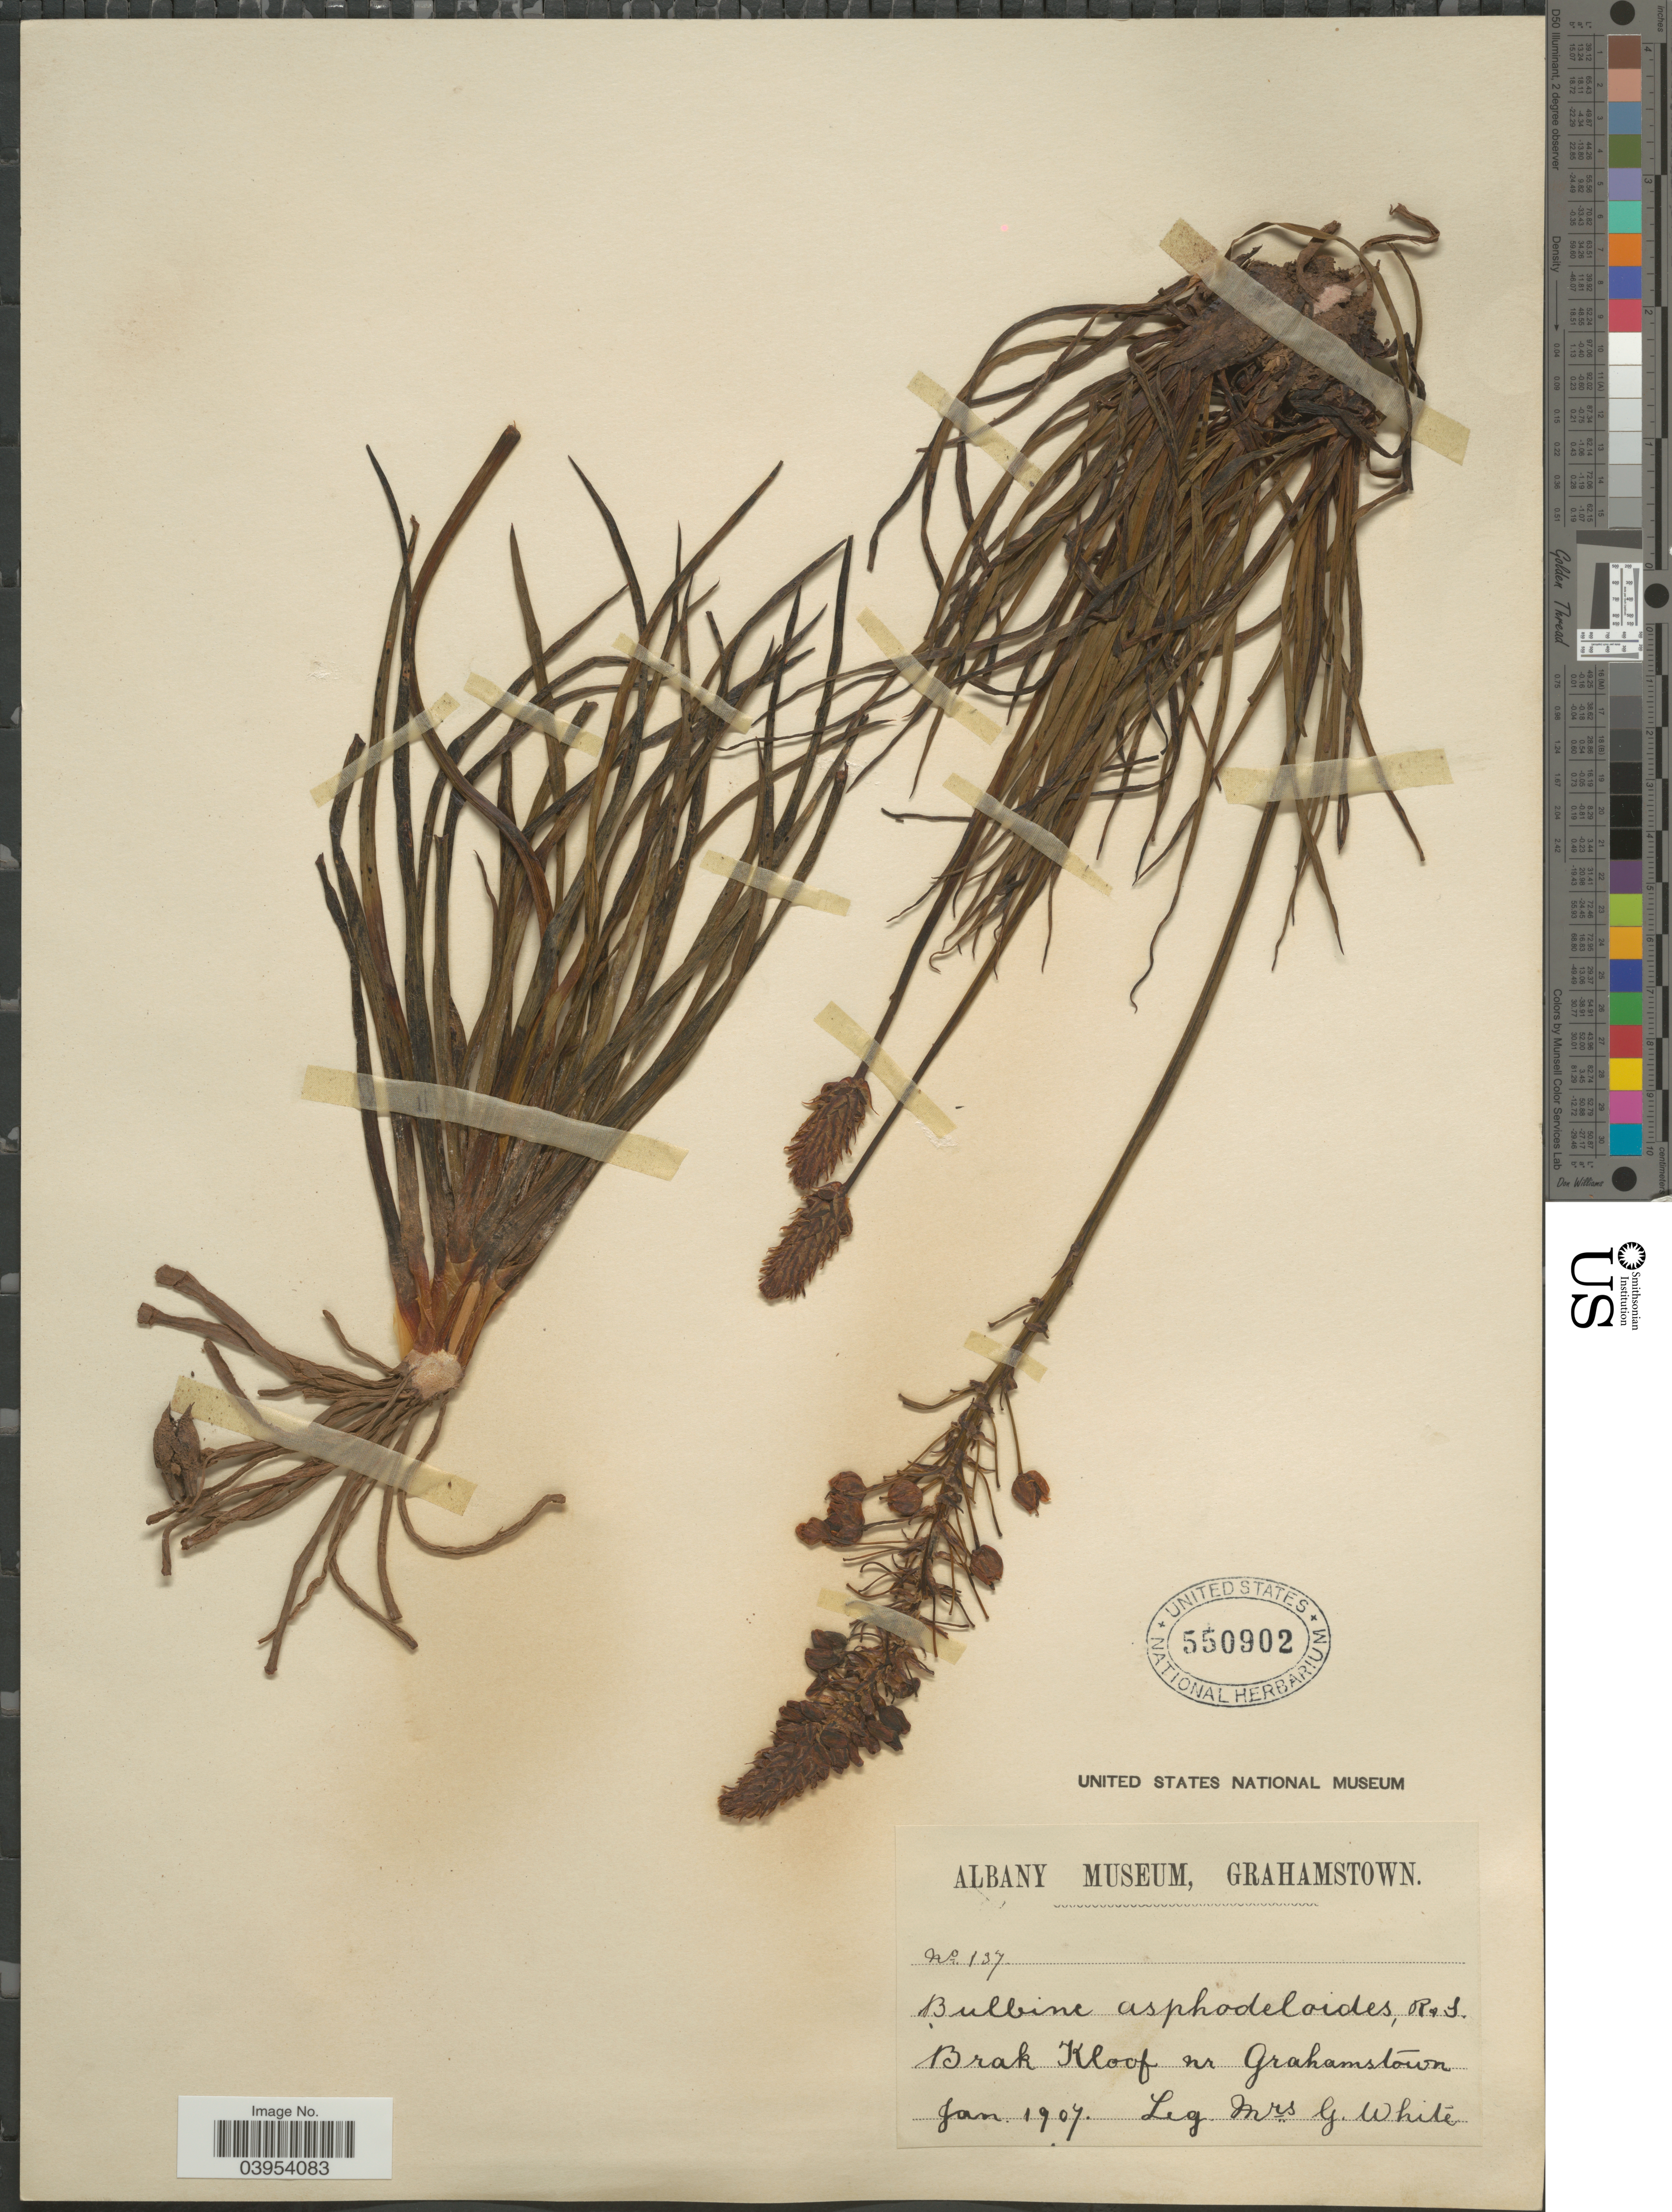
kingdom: Plantae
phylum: Tracheophyta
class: Liliopsida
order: Asparagales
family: Asphodelaceae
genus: Bulbine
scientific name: Bulbine asphodeloides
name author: (L.) Spreng.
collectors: G. White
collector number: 137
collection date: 1907-01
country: South Africa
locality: Brak Kloof nr Grahamstown.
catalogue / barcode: US 550902